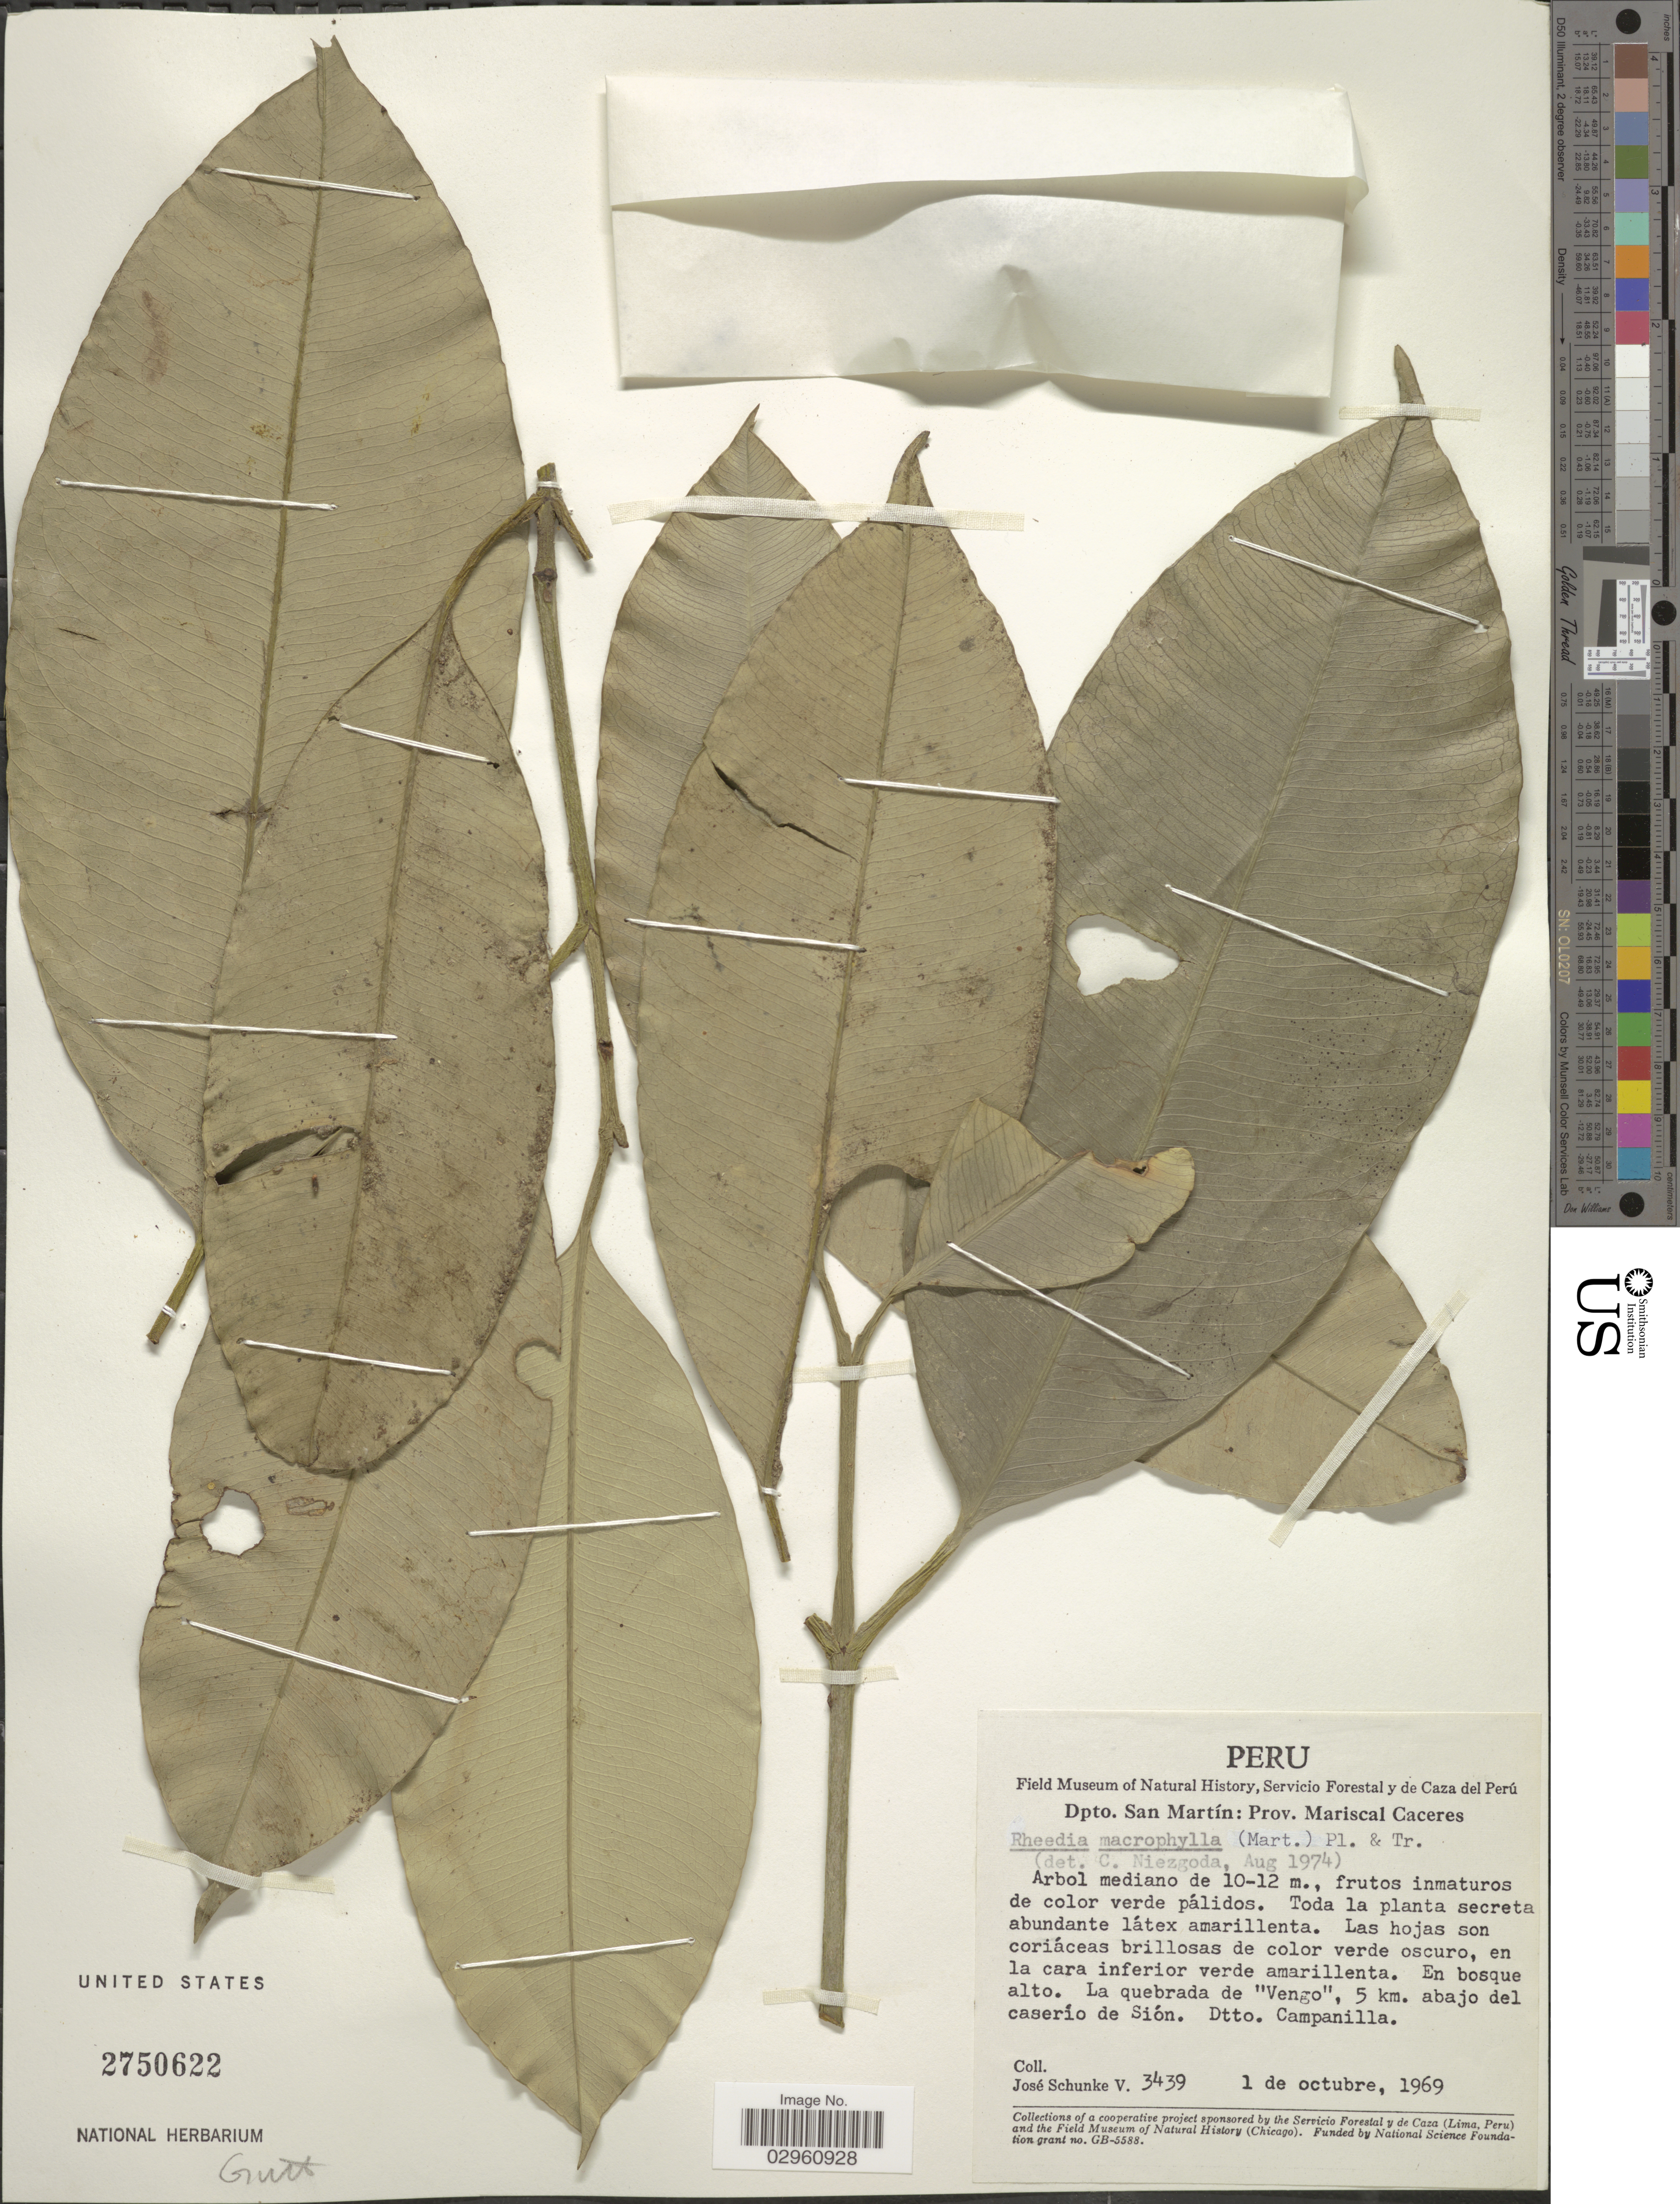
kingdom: Plantae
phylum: Tracheophyta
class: Magnoliopsida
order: Malpighiales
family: Clusiaceae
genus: Garcinia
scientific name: Garcinia macrophylla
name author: Mart.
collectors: J. Schunke Vigo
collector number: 3439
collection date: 1969-10-01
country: Peru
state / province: San Martín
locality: Dpto. San Martín: Prov. Mariscal Caceres. La quebrada de "Vengo", 5 km. abajo del Caserío de Sión. Dtto. Campanilla.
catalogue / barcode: US 2750622